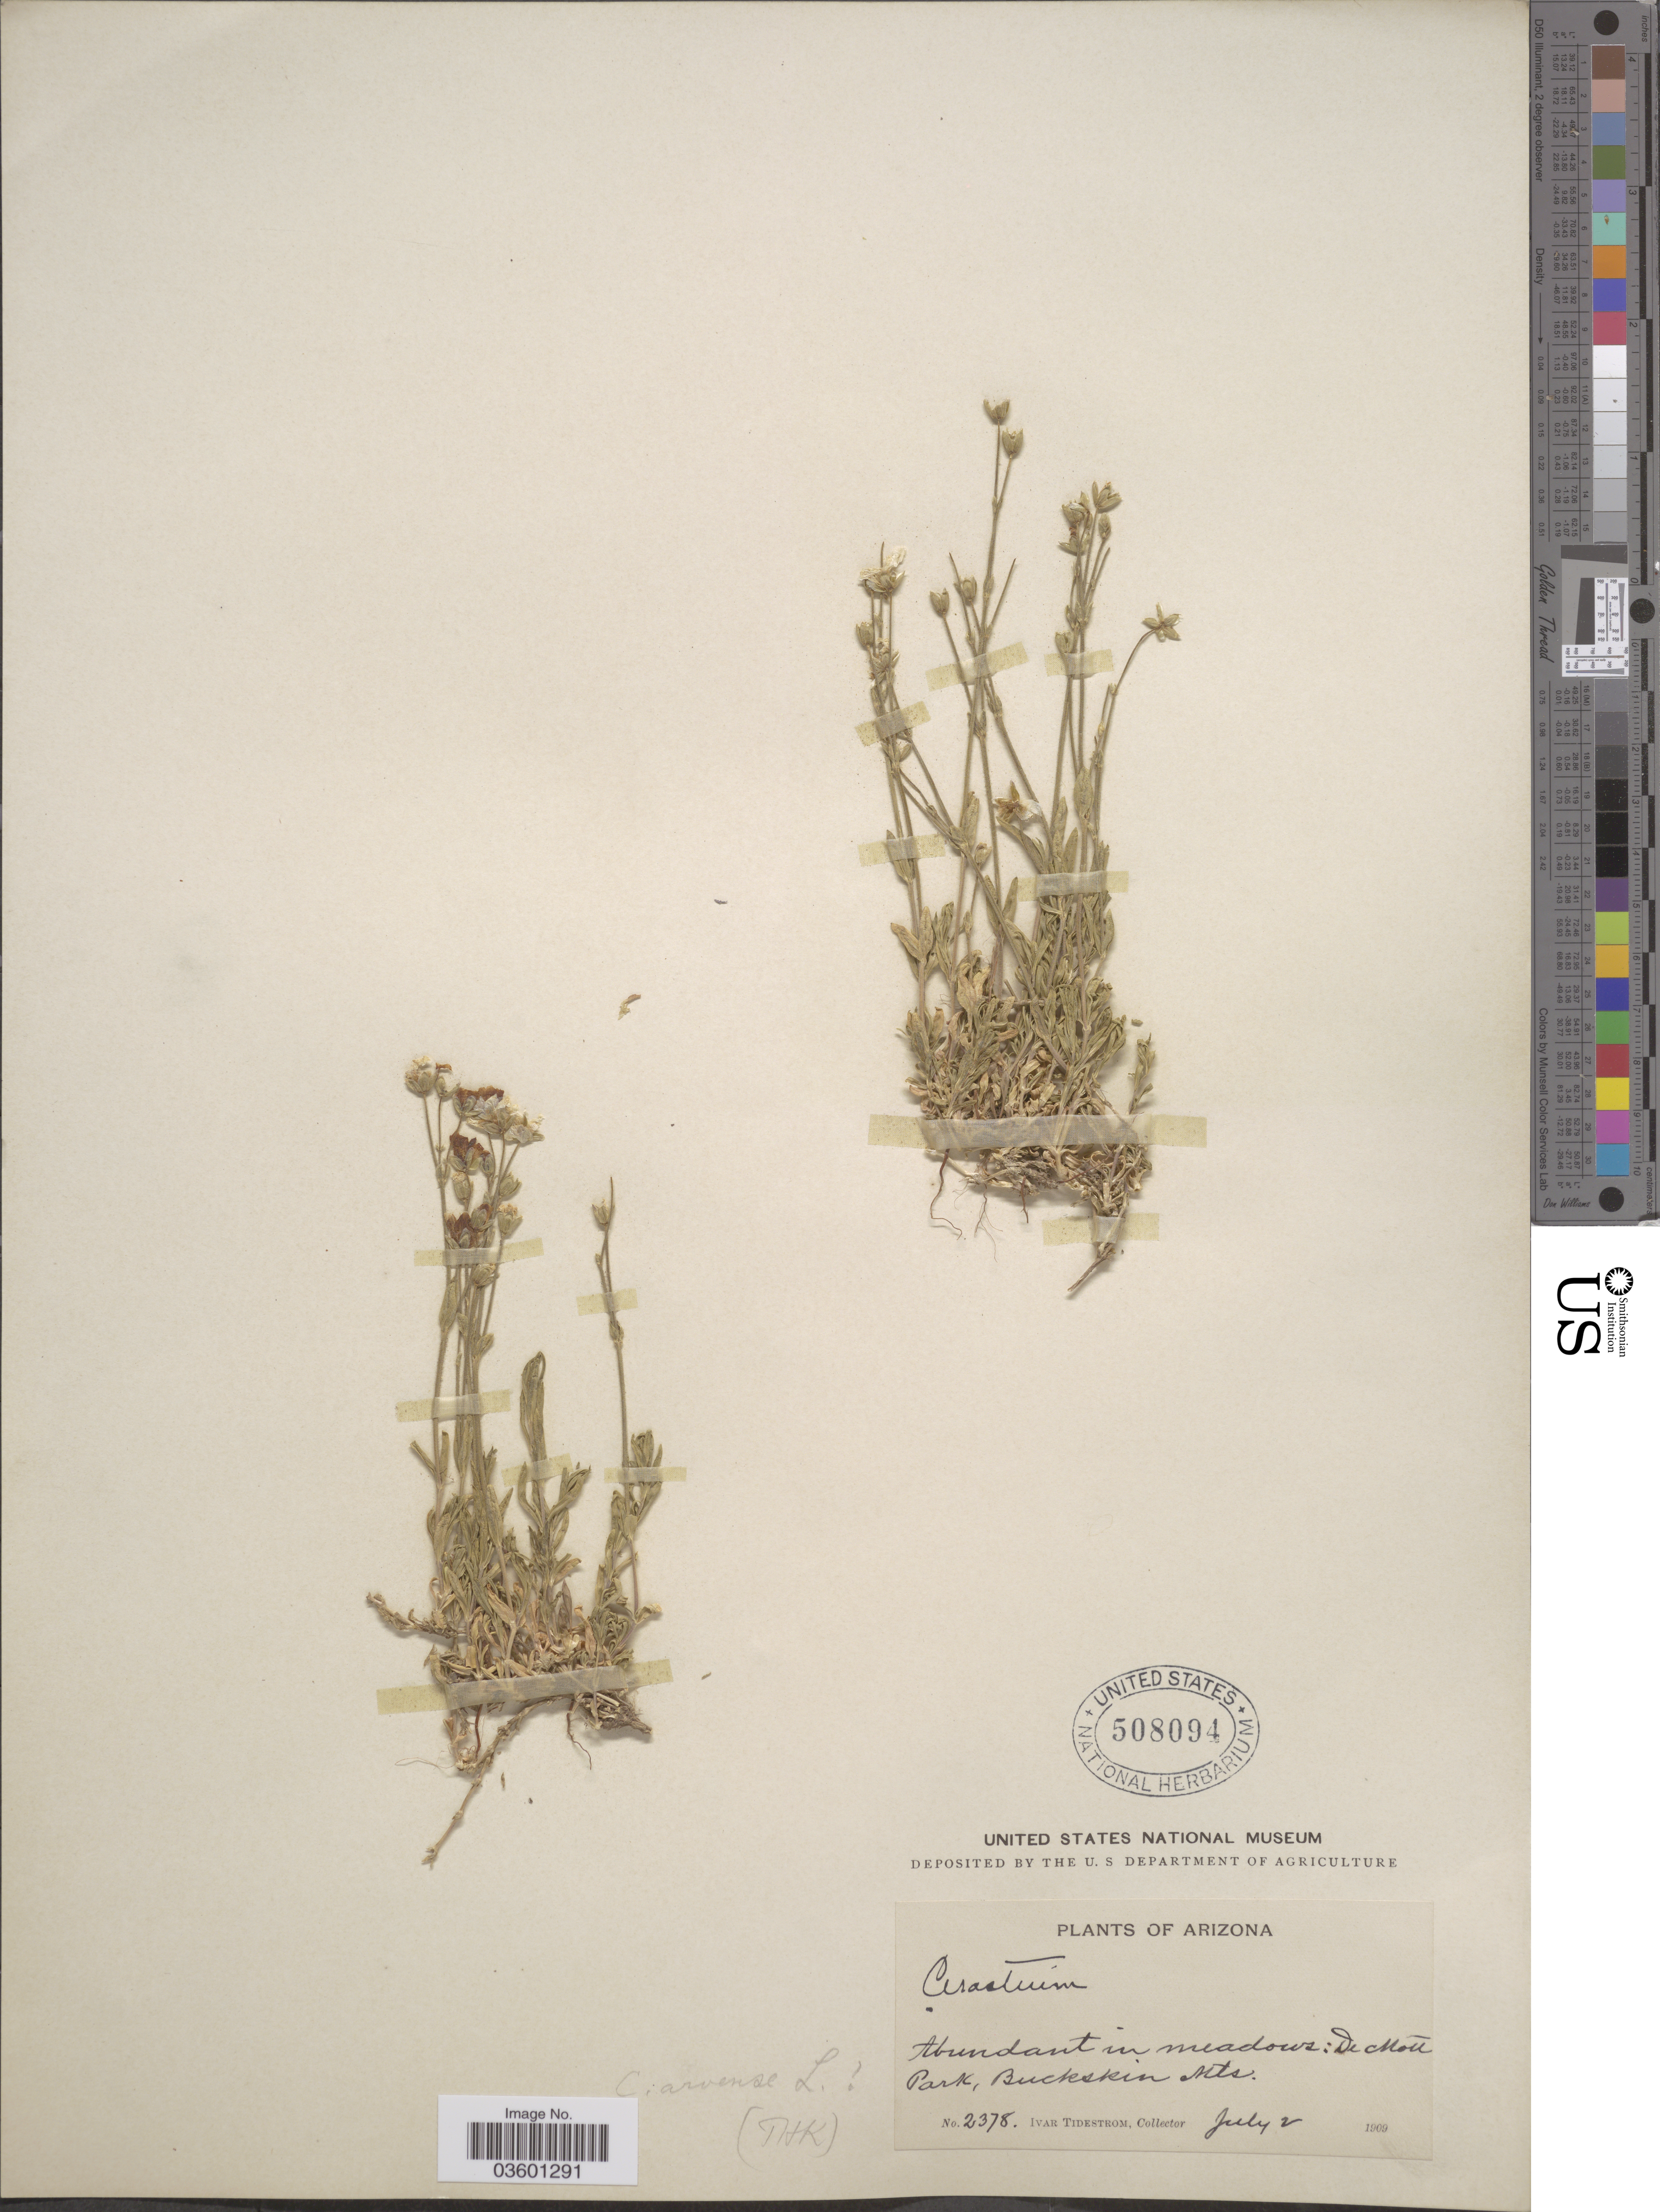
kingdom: Plantae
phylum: Tracheophyta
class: Magnoliopsida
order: Caryophyllales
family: Caryophyllaceae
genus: Cerastium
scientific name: Cerastium arvense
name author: L.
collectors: I. F. Tidestrom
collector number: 2375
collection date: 1909-07-02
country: United States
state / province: Arizona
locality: De Mott Park, Buckskin Mts.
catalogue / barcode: US 508094